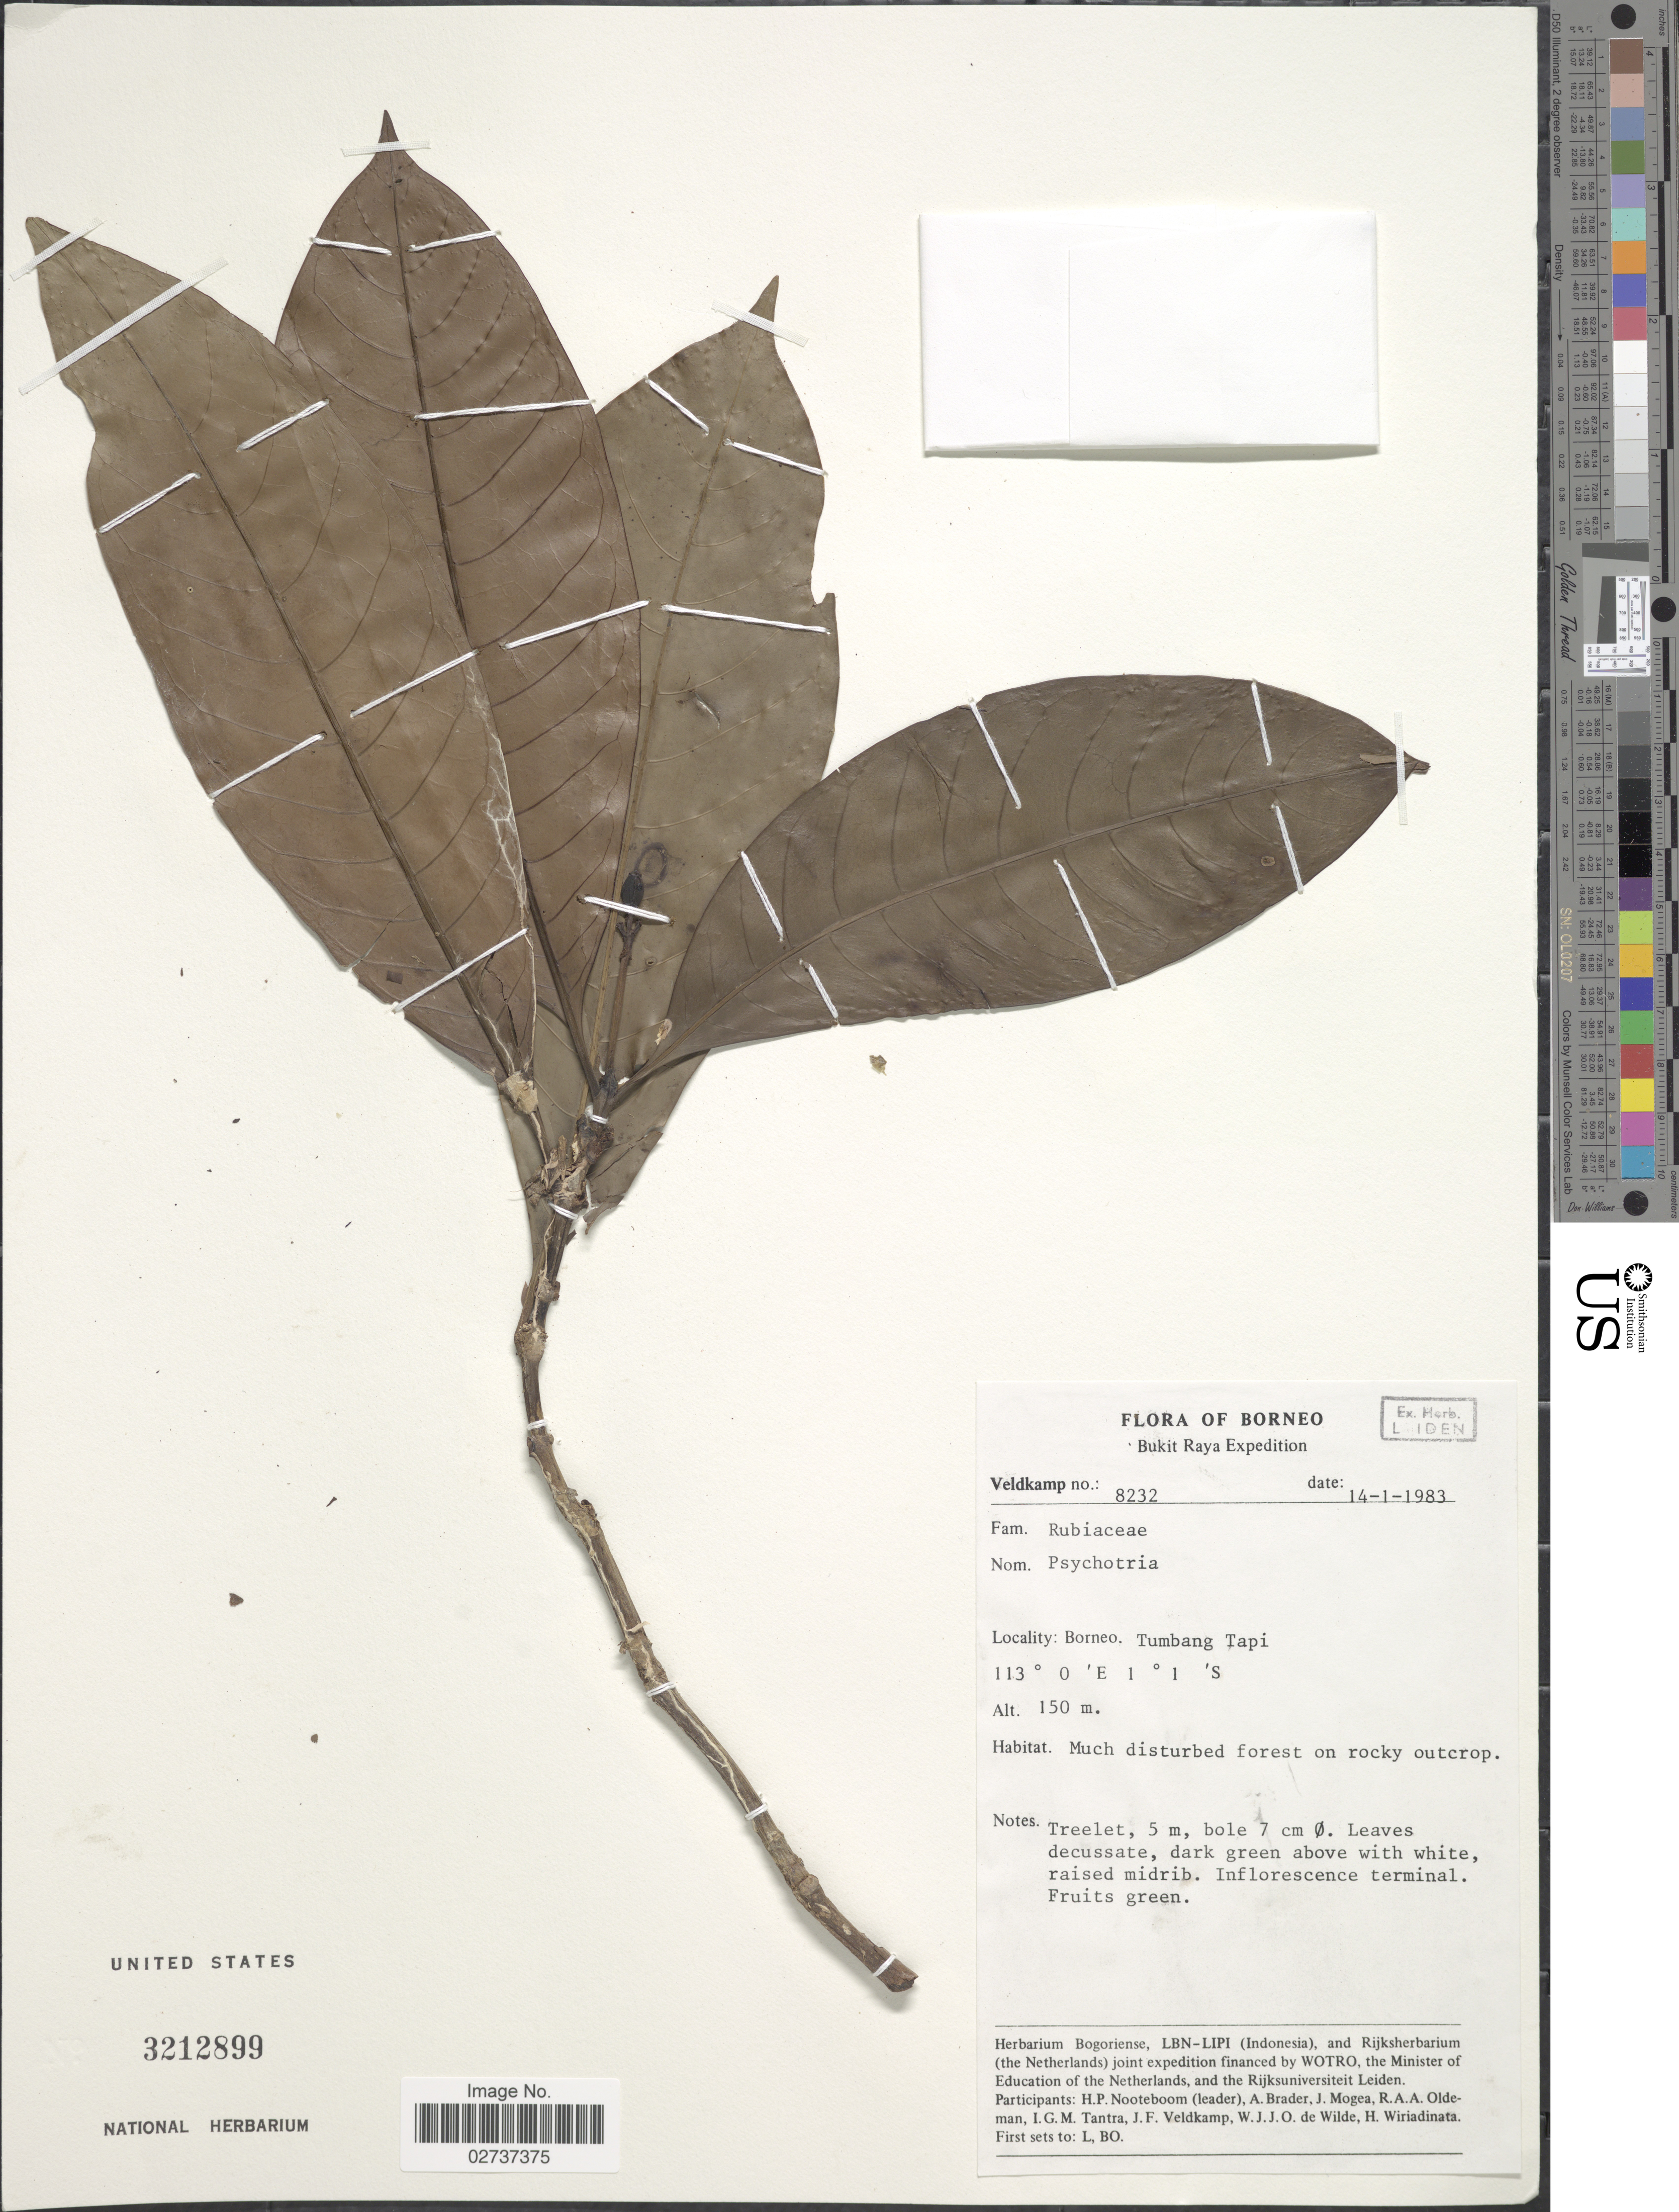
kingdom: Plantae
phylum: Tracheophyta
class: Magnoliopsida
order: Gentianales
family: Rubiaceae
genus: Psychotria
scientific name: Psychotria sp.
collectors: H. P. Nooteboom, A. Brader, J. Mogea, R. Oldeman & et al.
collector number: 8232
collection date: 1983-01-14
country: Indonesia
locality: Borneo. Bukit Raya Expedition. Tumbang Tapi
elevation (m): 150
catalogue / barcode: US 3212899